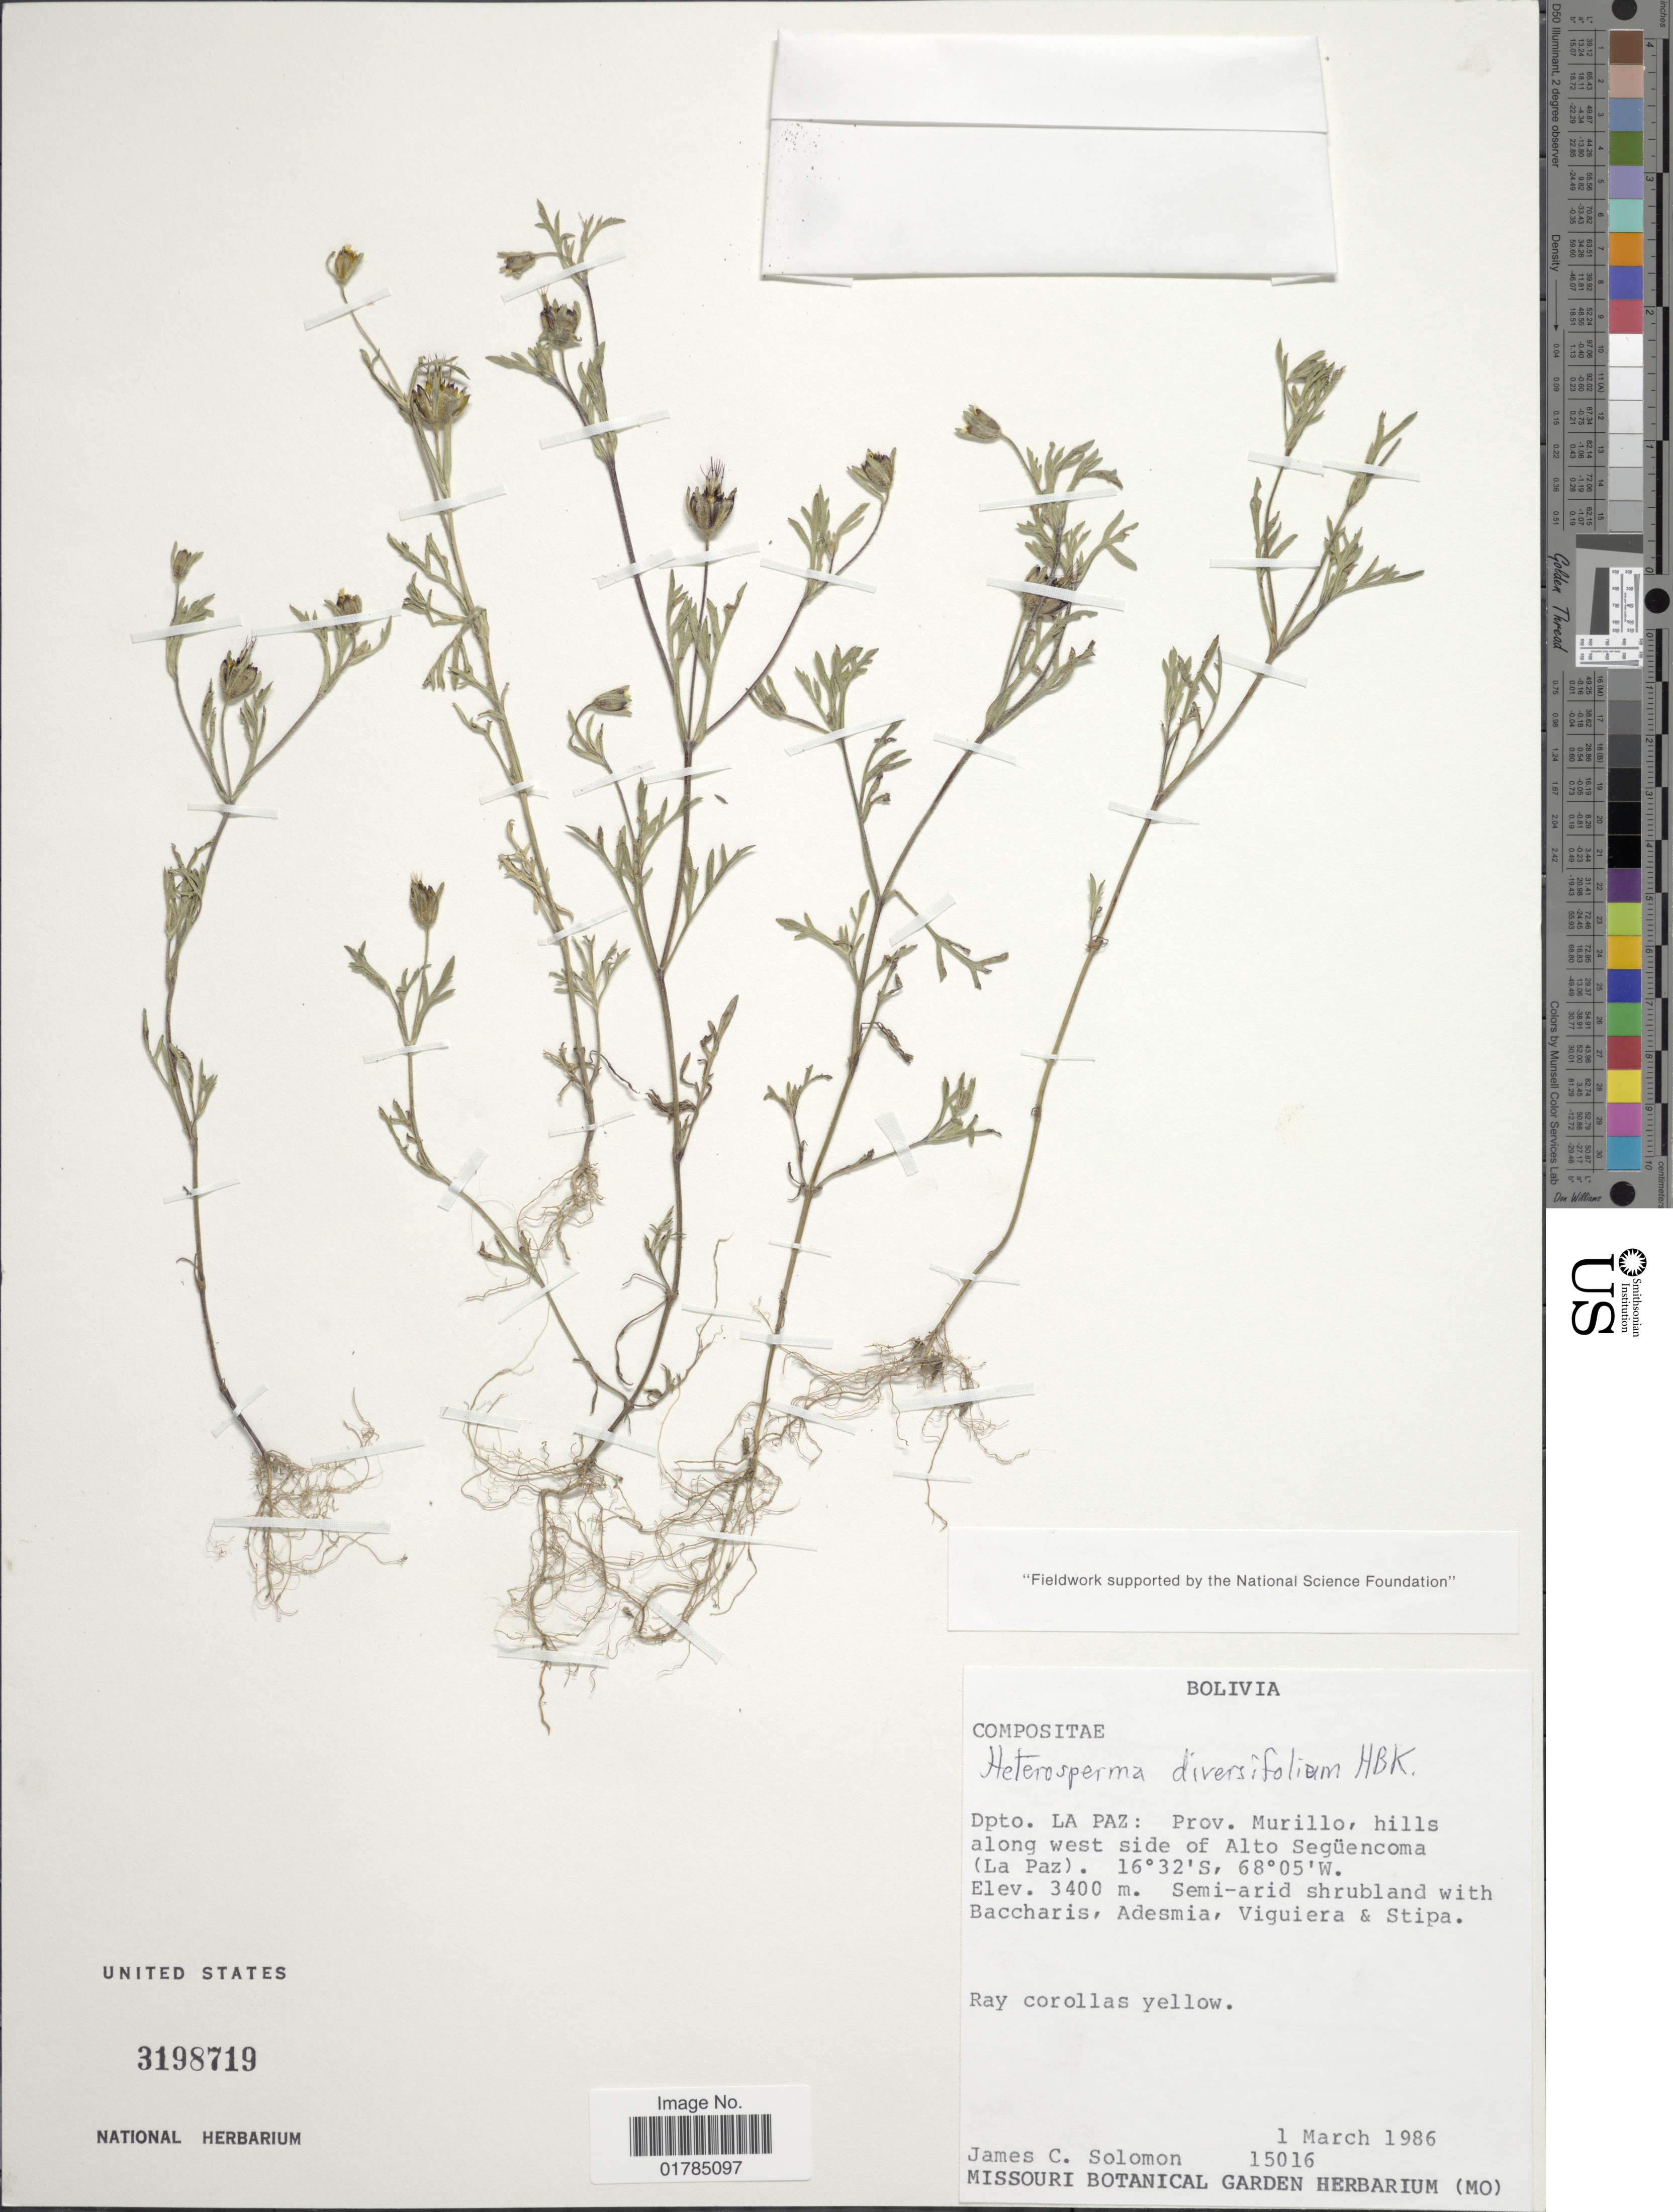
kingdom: Plantae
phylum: Tracheophyta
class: Magnoliopsida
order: Asterales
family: Asteraceae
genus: Heterosperma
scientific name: Heterosperma diversifolium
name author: Kunth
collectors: J. C. Solomon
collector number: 15016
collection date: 1986-03-01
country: Bolivia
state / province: La Paz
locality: Prov. Murillo, hills aloong west side of Alto Seguencoma (La Paz)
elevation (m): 3400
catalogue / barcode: US 3197719